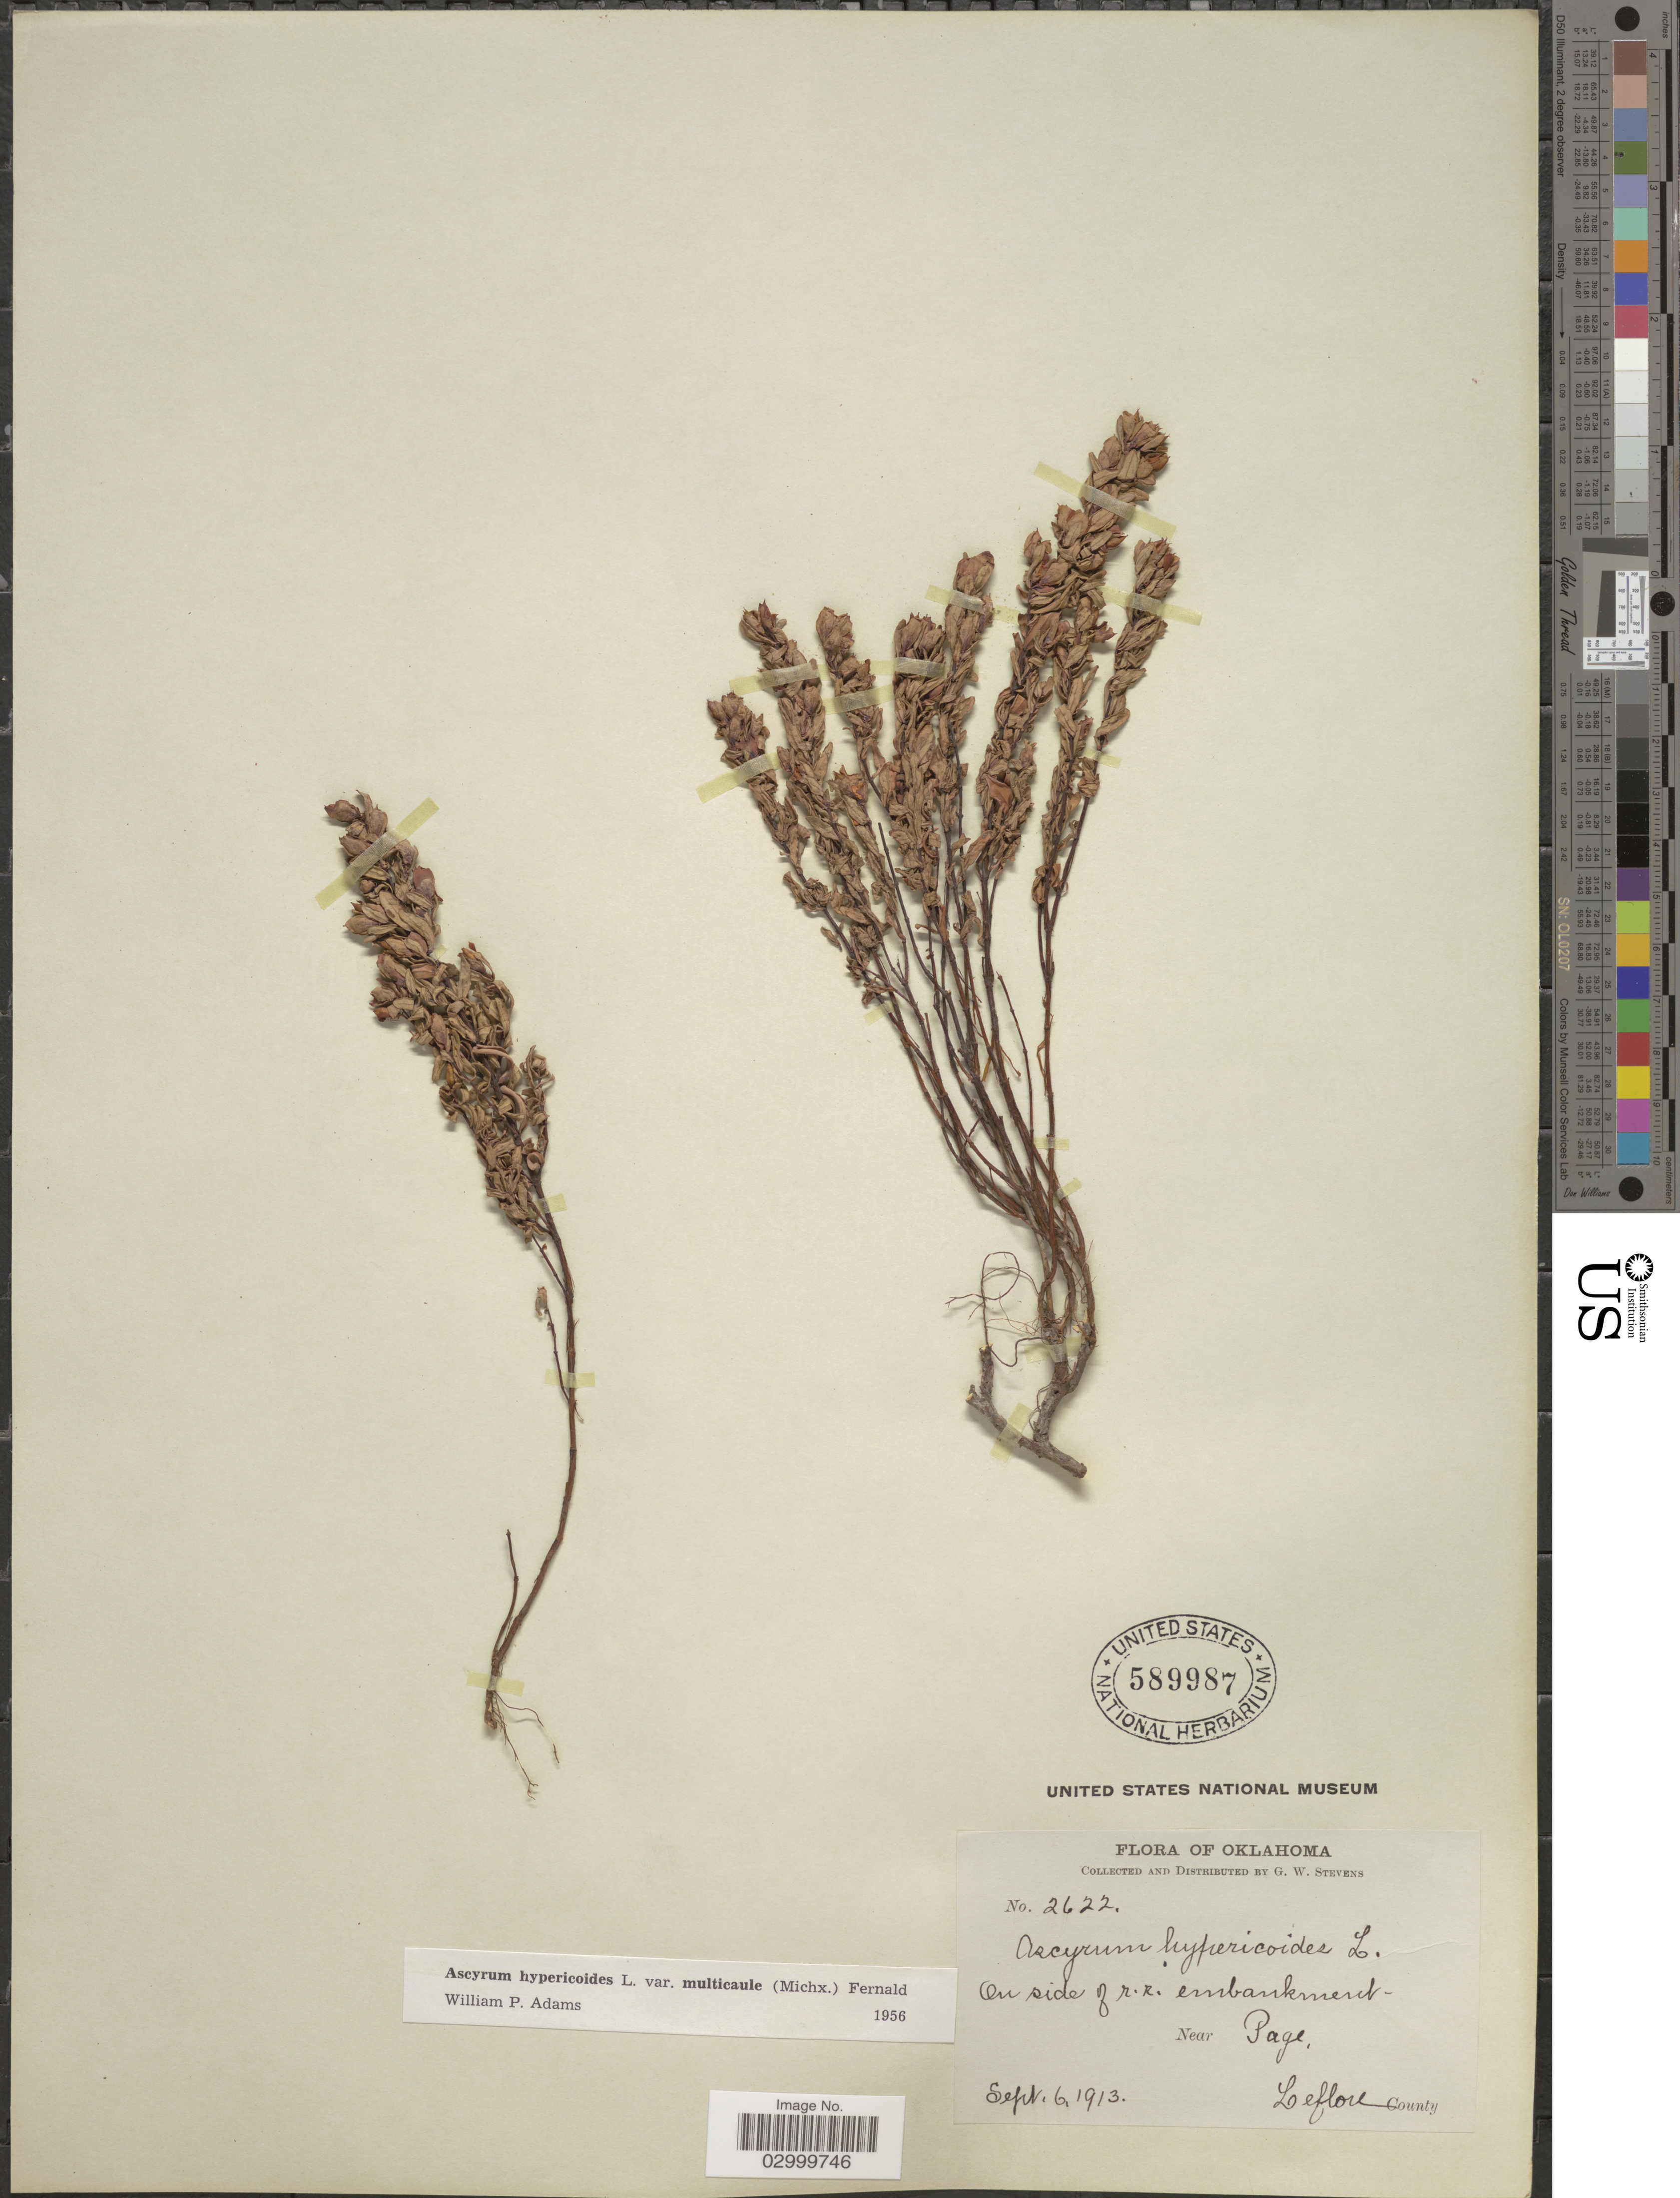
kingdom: Plantae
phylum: Tracheophyta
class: Magnoliopsida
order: Malpighiales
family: Hypericaceae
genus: Hypericum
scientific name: Hypericum stragulum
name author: W.P. Adams & N. Robson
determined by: Strong, Mark T., (BOT), Smithsonian Institution - National Museum of Natural History (UNITED STATES)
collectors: G. W. Stevens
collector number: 2622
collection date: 1913-09-06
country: United States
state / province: Oklahoma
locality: On side of r.r embankment, Near Page, Leflore County.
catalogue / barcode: US 589987